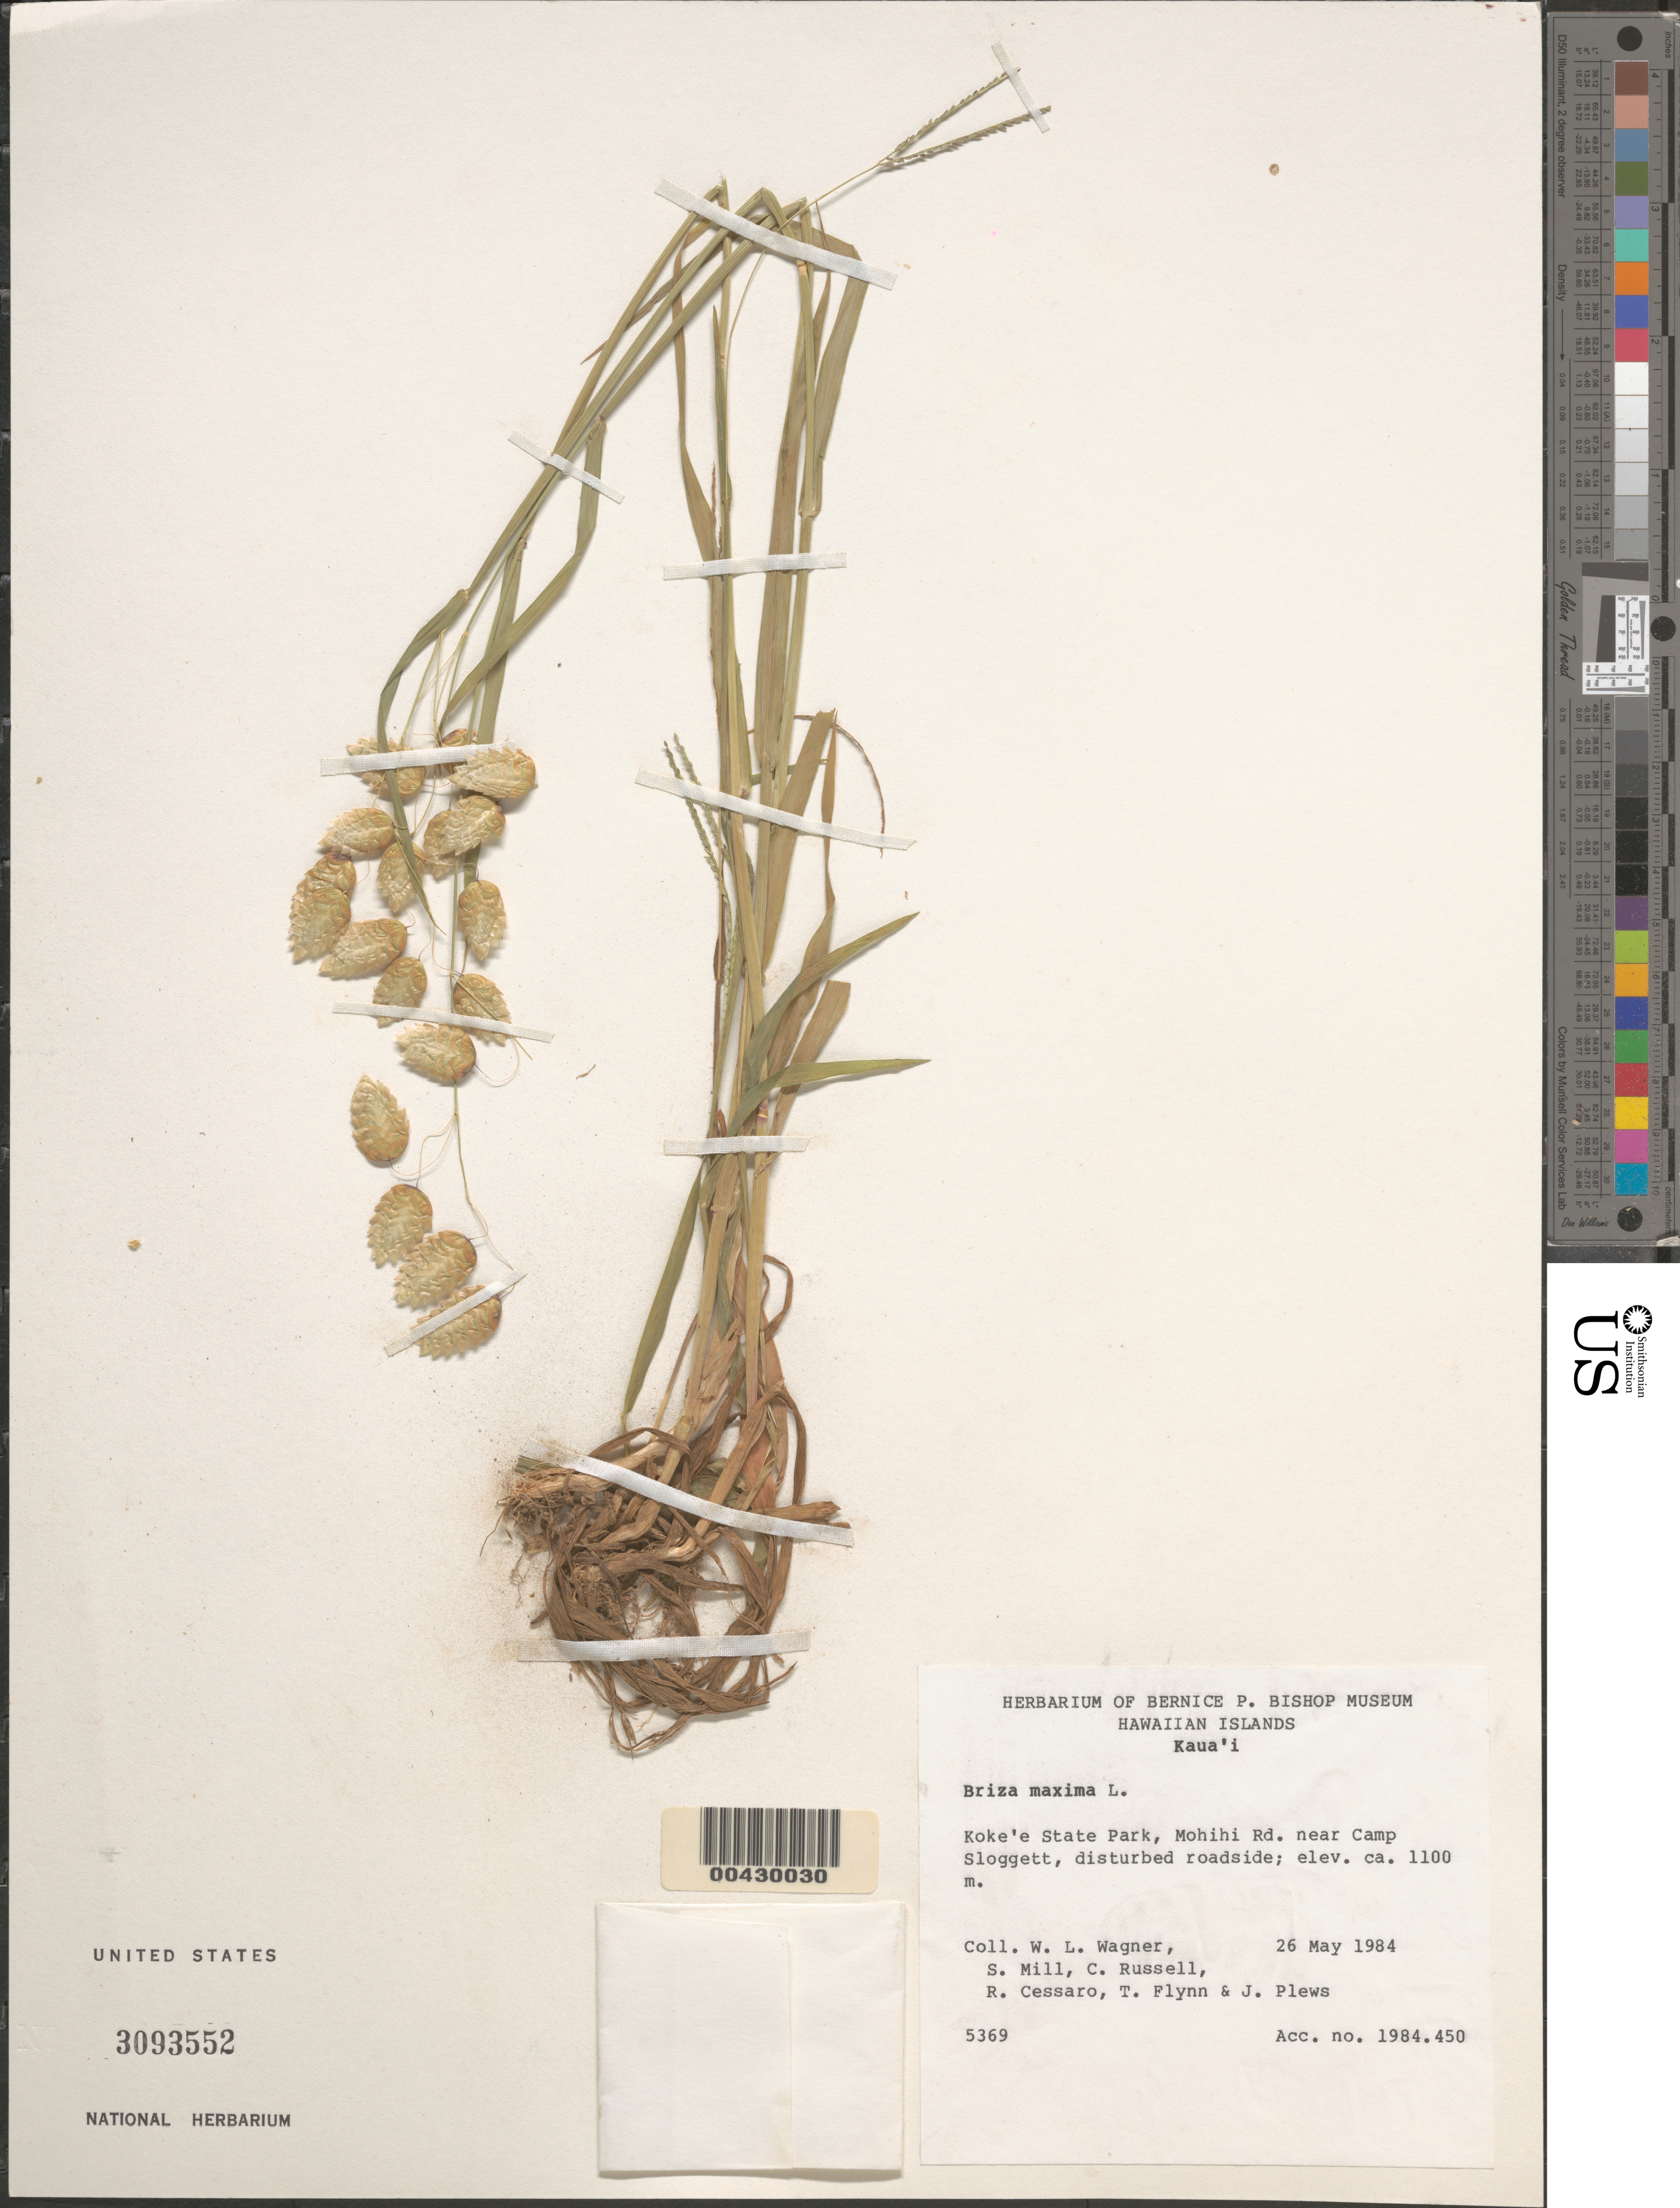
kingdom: Plantae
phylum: Tracheophyta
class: Liliopsida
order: Poales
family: Poaceae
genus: Briza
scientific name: Briza maxima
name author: L.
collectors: W. L. Wagner, S. W. Miller, C. Russell & R. Cessaro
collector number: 5369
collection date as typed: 26 May 1984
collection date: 1984-05-26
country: United States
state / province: Hawaii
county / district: Kauai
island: Kaua'i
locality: Koke'e State Park, Mohihi Road, near Camp Sloggett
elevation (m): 1100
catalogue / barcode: US 3093552